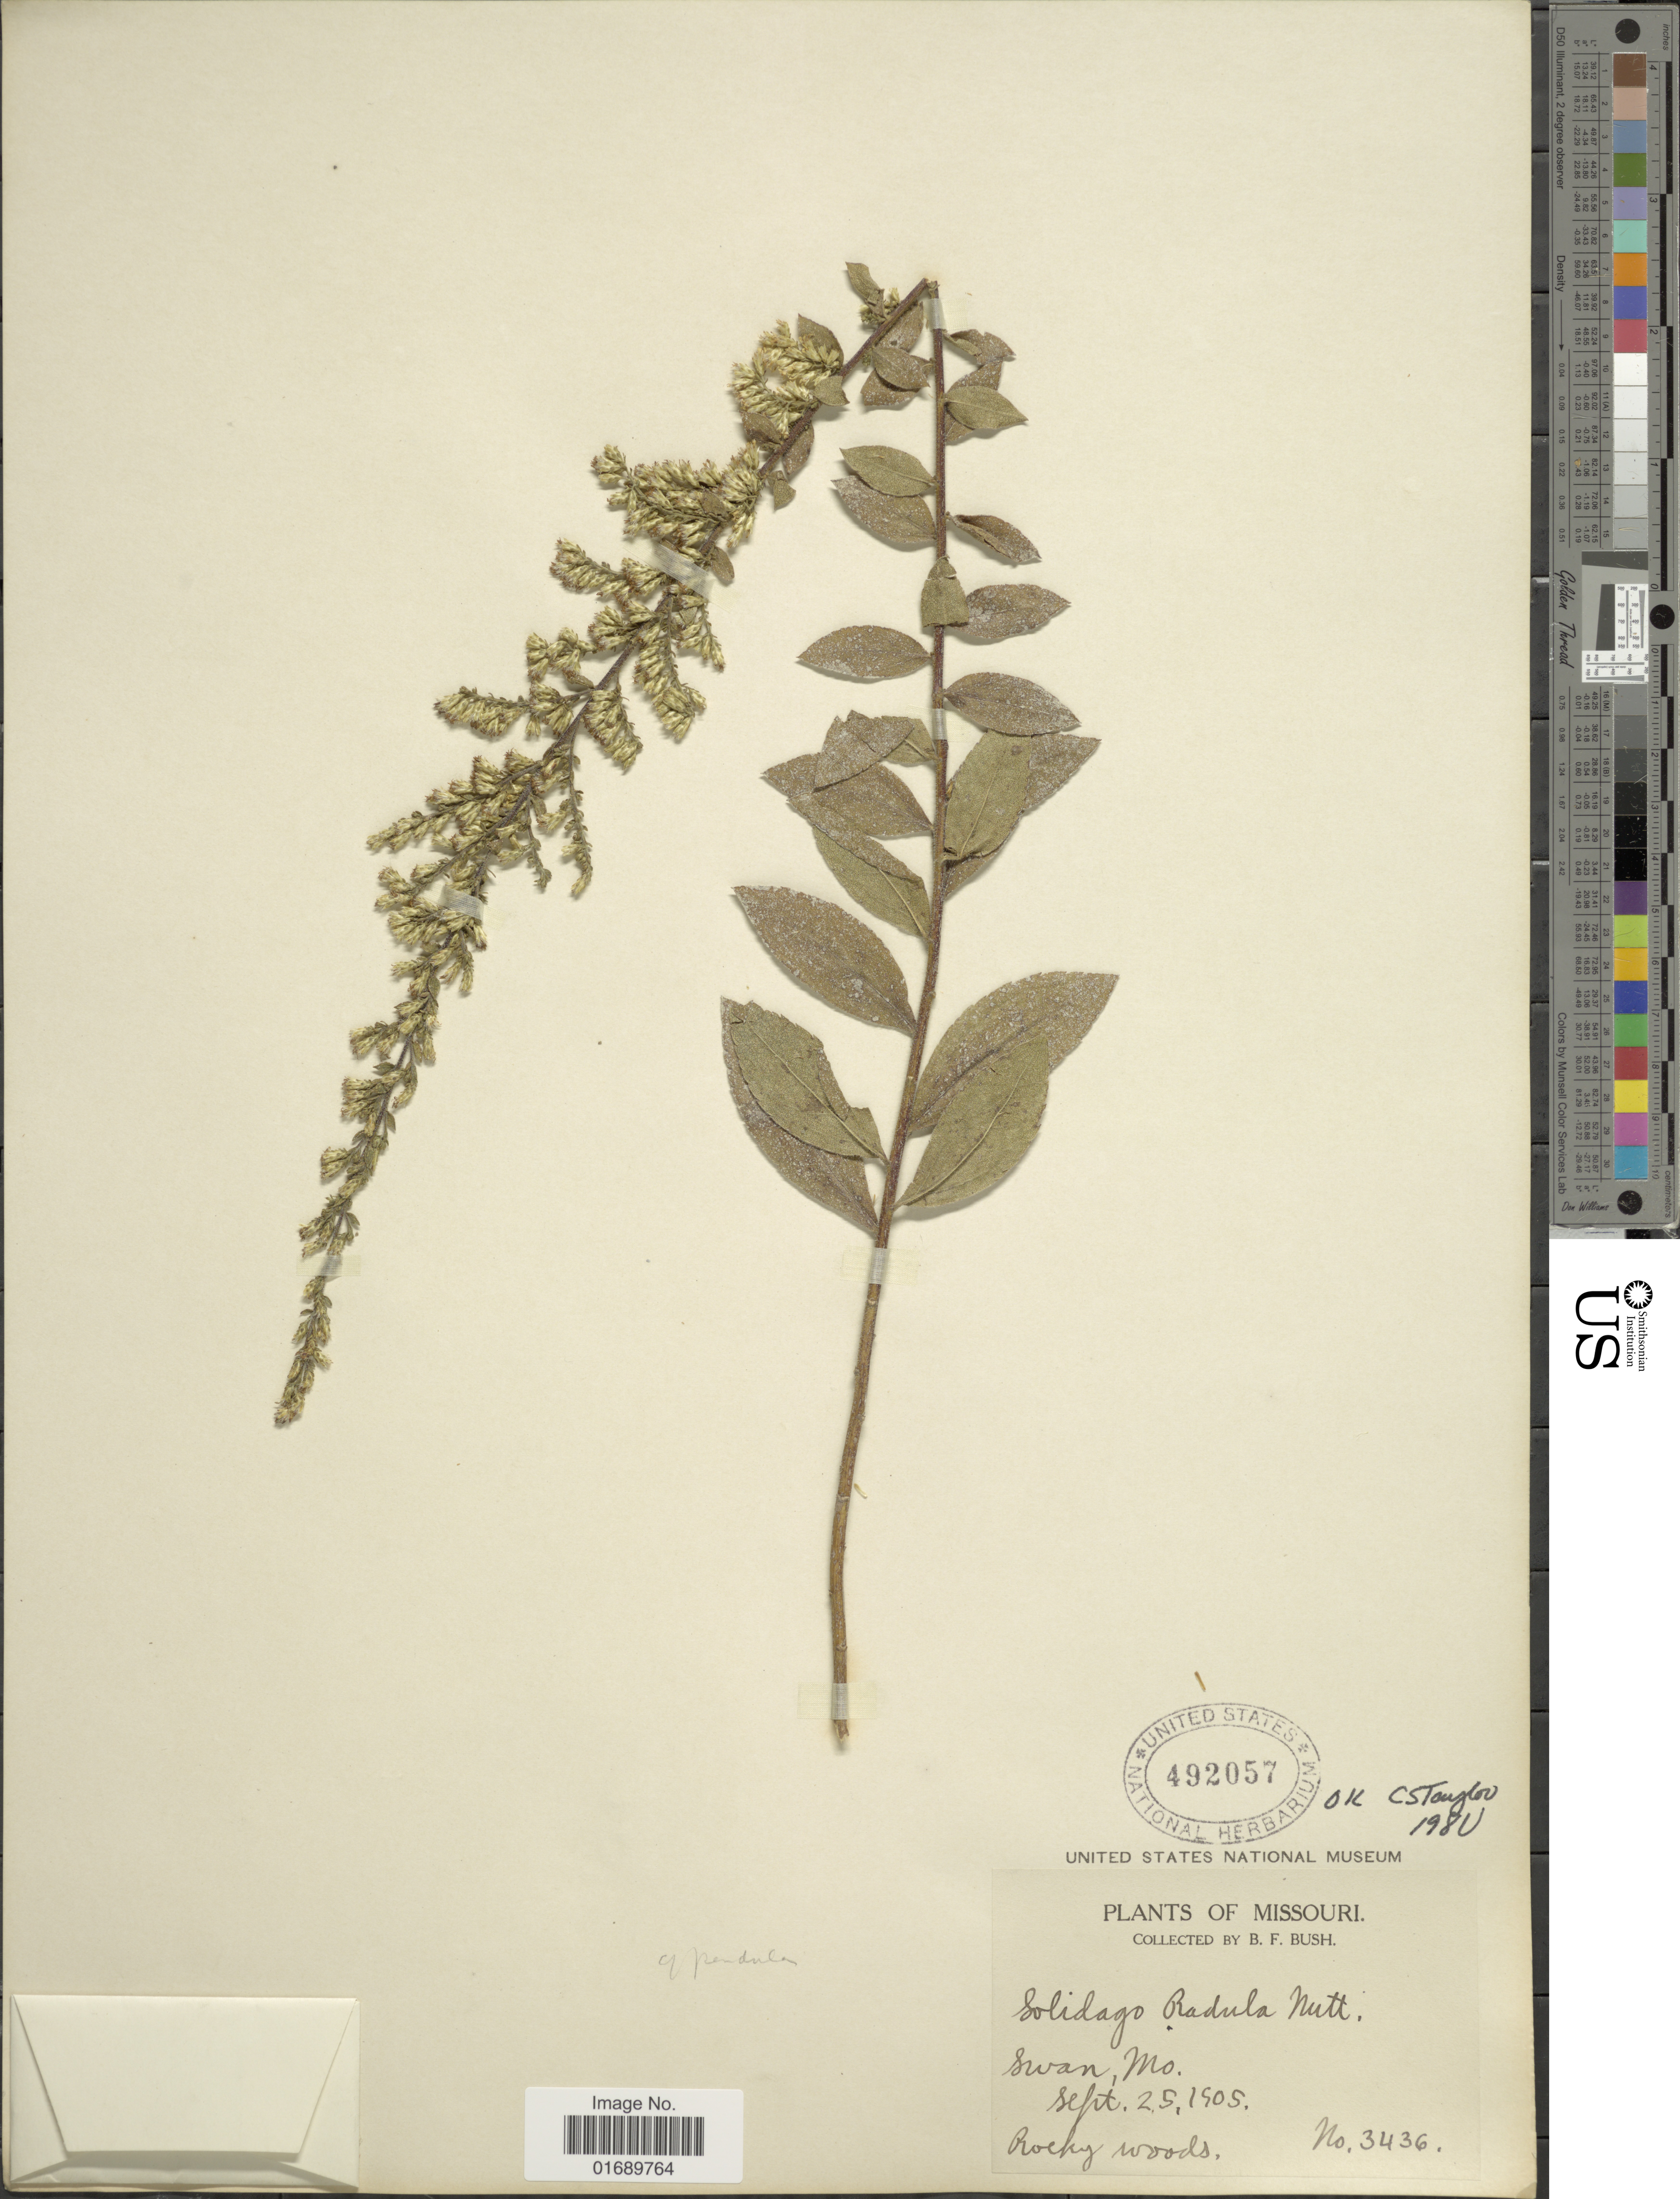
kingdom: Plantae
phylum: Tracheophyta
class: Magnoliopsida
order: Asterales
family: Asteraceae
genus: Solidago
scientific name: Solidago radula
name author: Nutt.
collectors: B. F. Bush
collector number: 3436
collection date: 1905-09-25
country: United States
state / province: Missouri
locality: Swan, Mo, Rocky woods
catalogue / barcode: US 492057